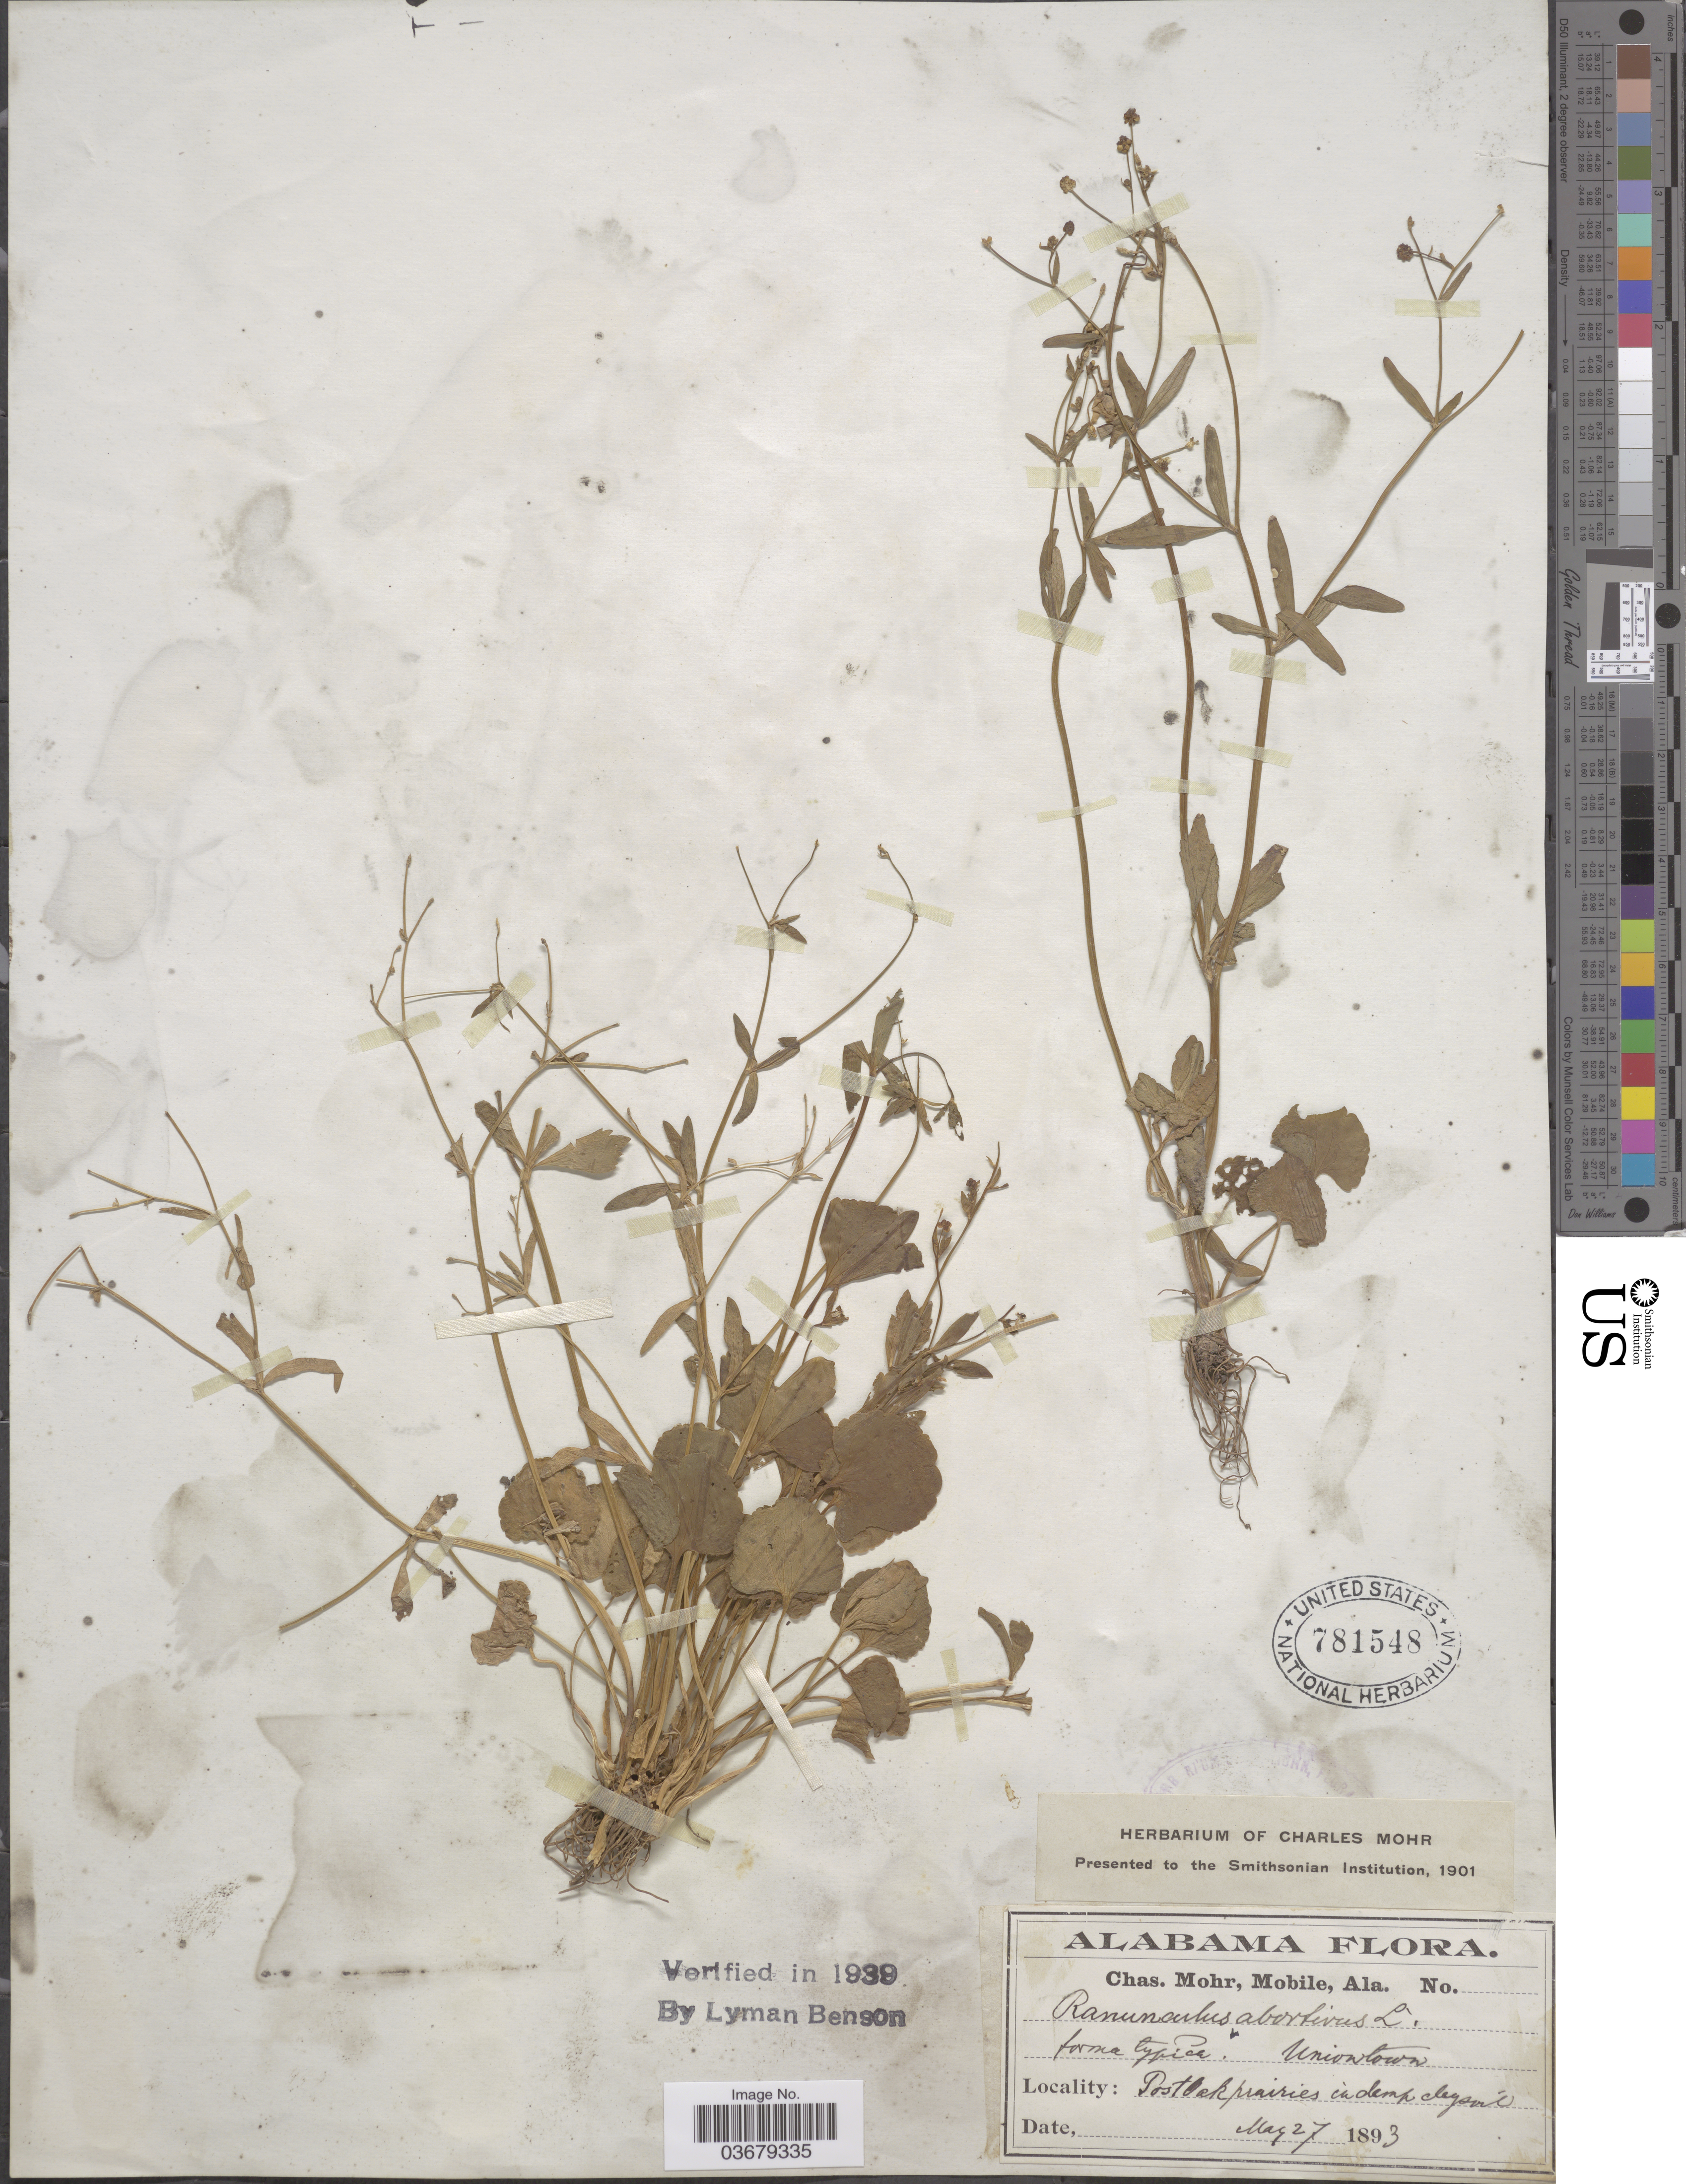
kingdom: Plantae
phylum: Tracheophyta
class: Magnoliopsida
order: Ranunculales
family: Ranunculaceae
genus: Ranunculus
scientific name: Ranunculus abortivus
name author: L.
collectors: Mohr, C. T. (herbarium)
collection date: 1893-05-27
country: United States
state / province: Alabama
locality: Uniontown. Post Oak prairies.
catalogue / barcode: US 781548